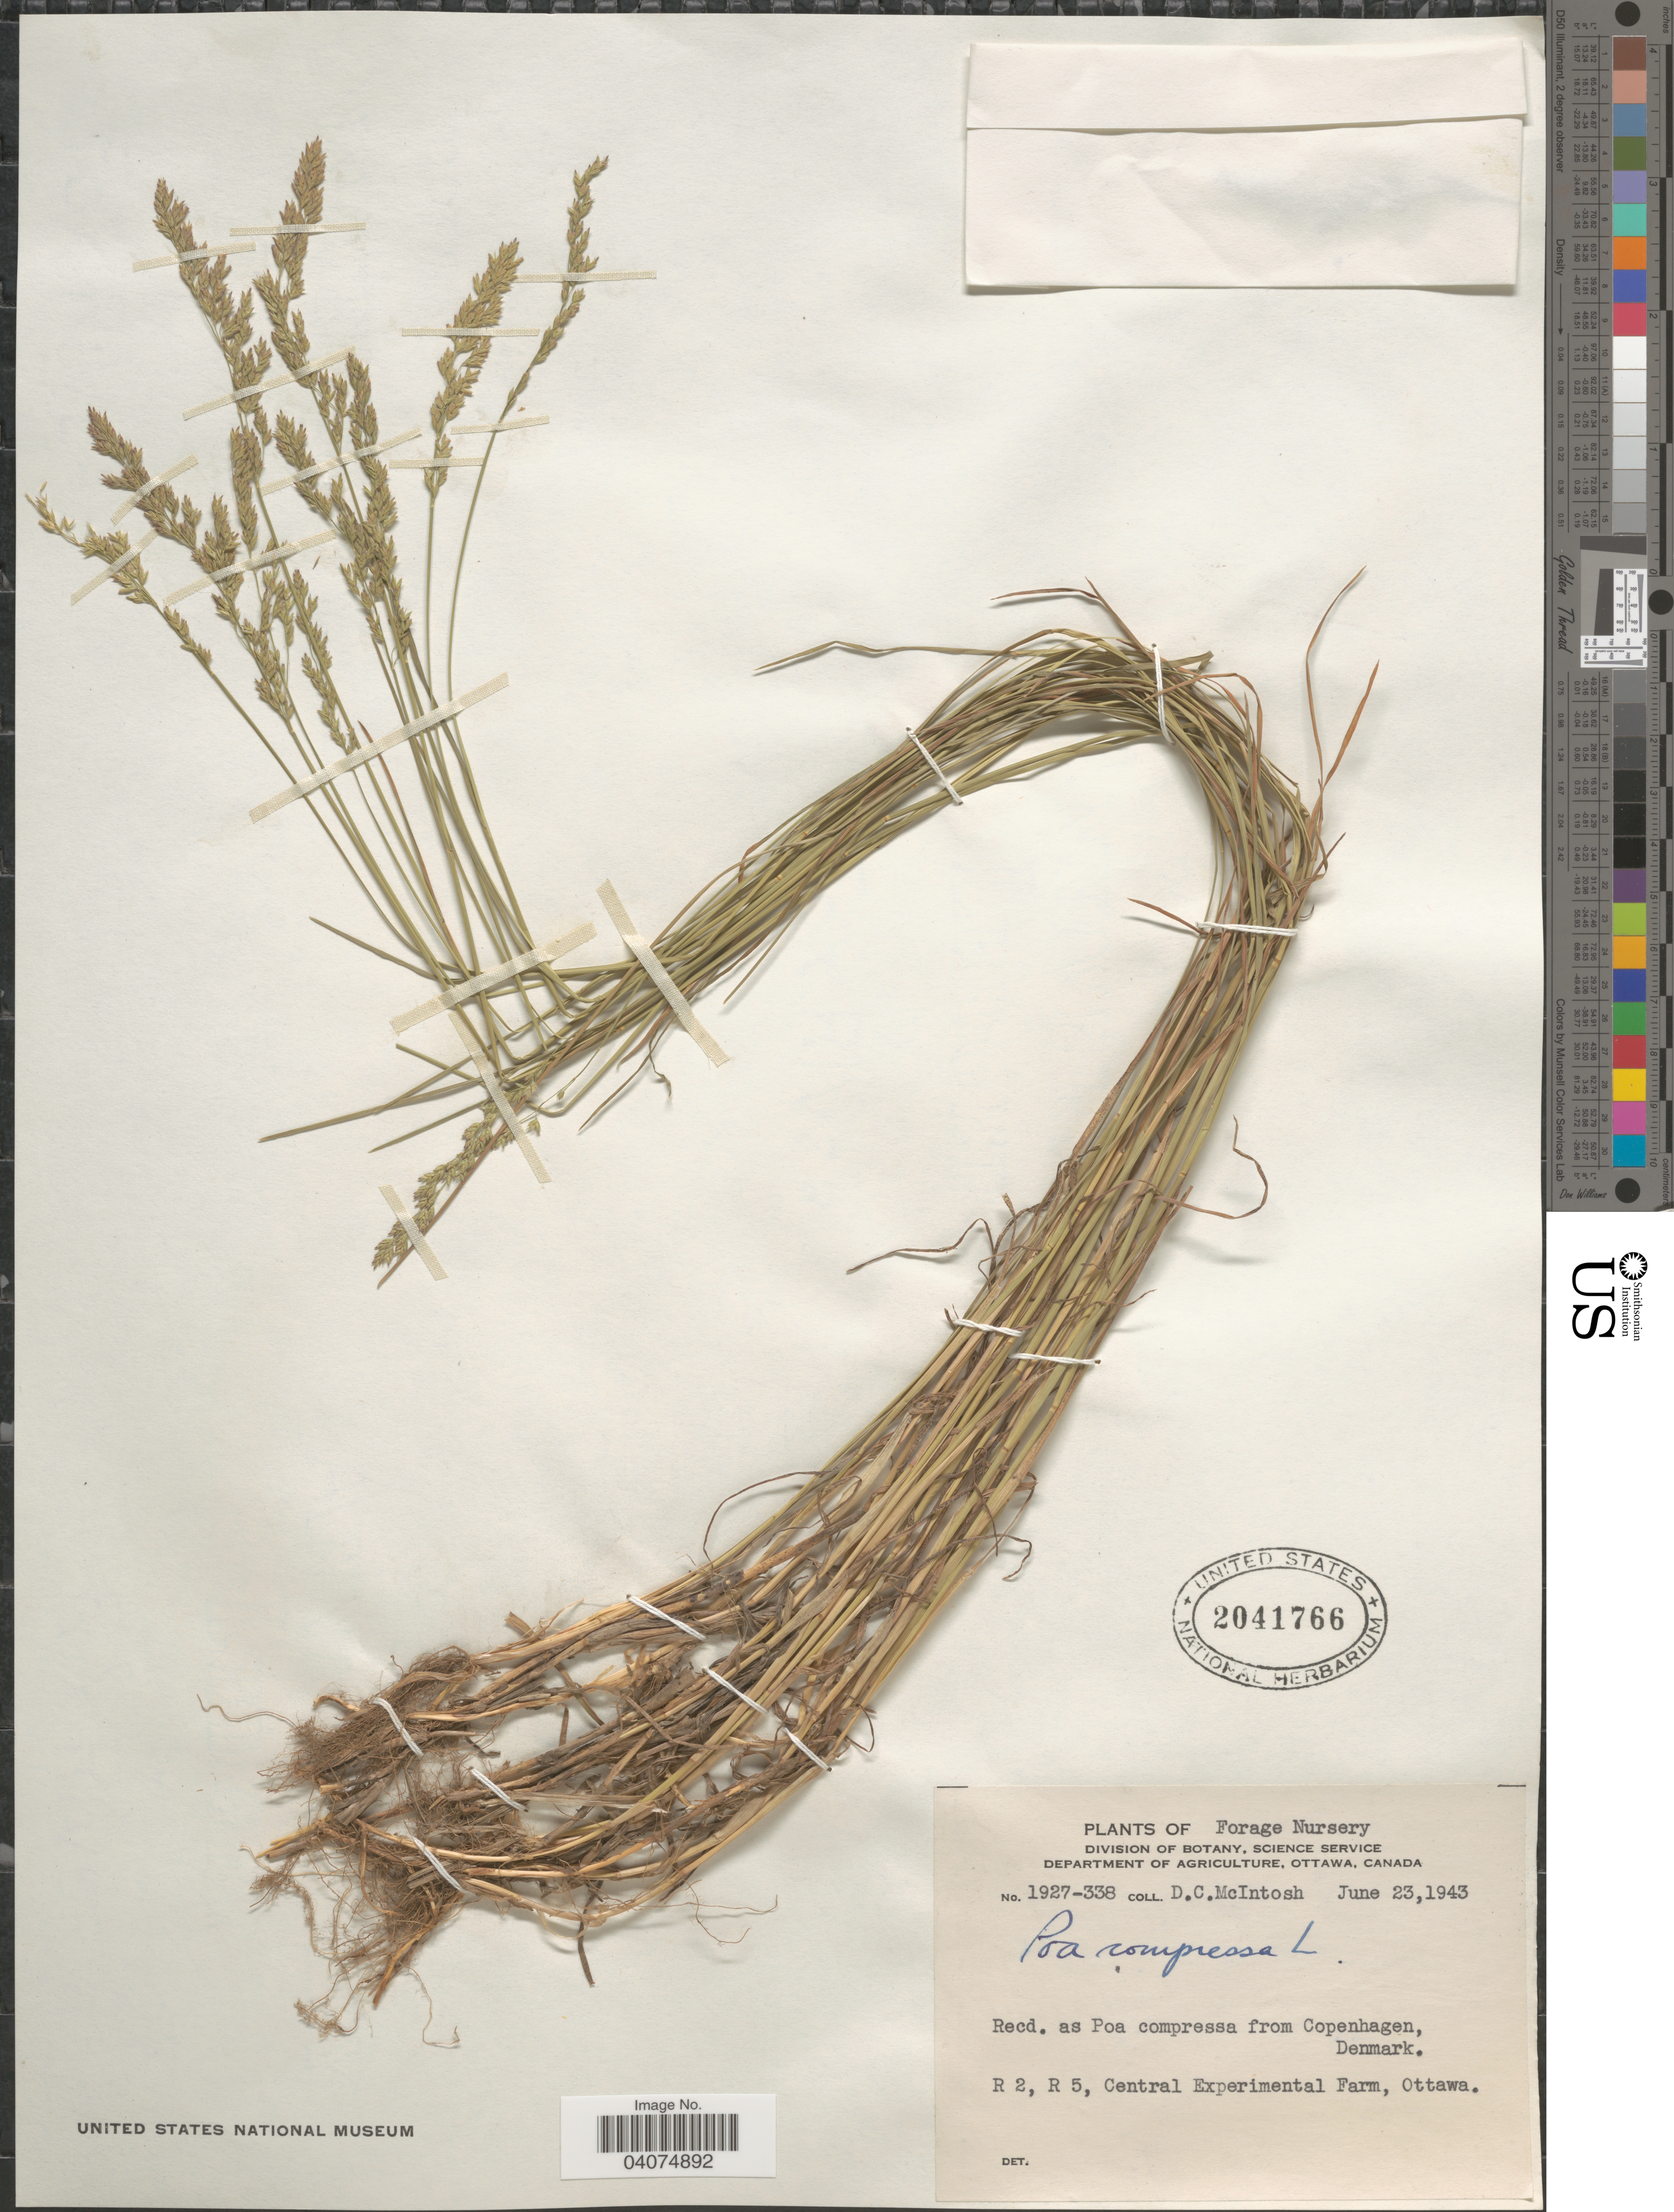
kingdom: Plantae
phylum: Tracheophyta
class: Liliopsida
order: Poales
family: Poaceae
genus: Poa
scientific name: Poa compressa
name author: L.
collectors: D. McIntosh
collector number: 1927-338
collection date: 1943-06-23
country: Canada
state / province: Ontario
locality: Forage Nursery. R 2, R 5, Central Experimental Farm, Ottawa.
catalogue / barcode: US 2041766